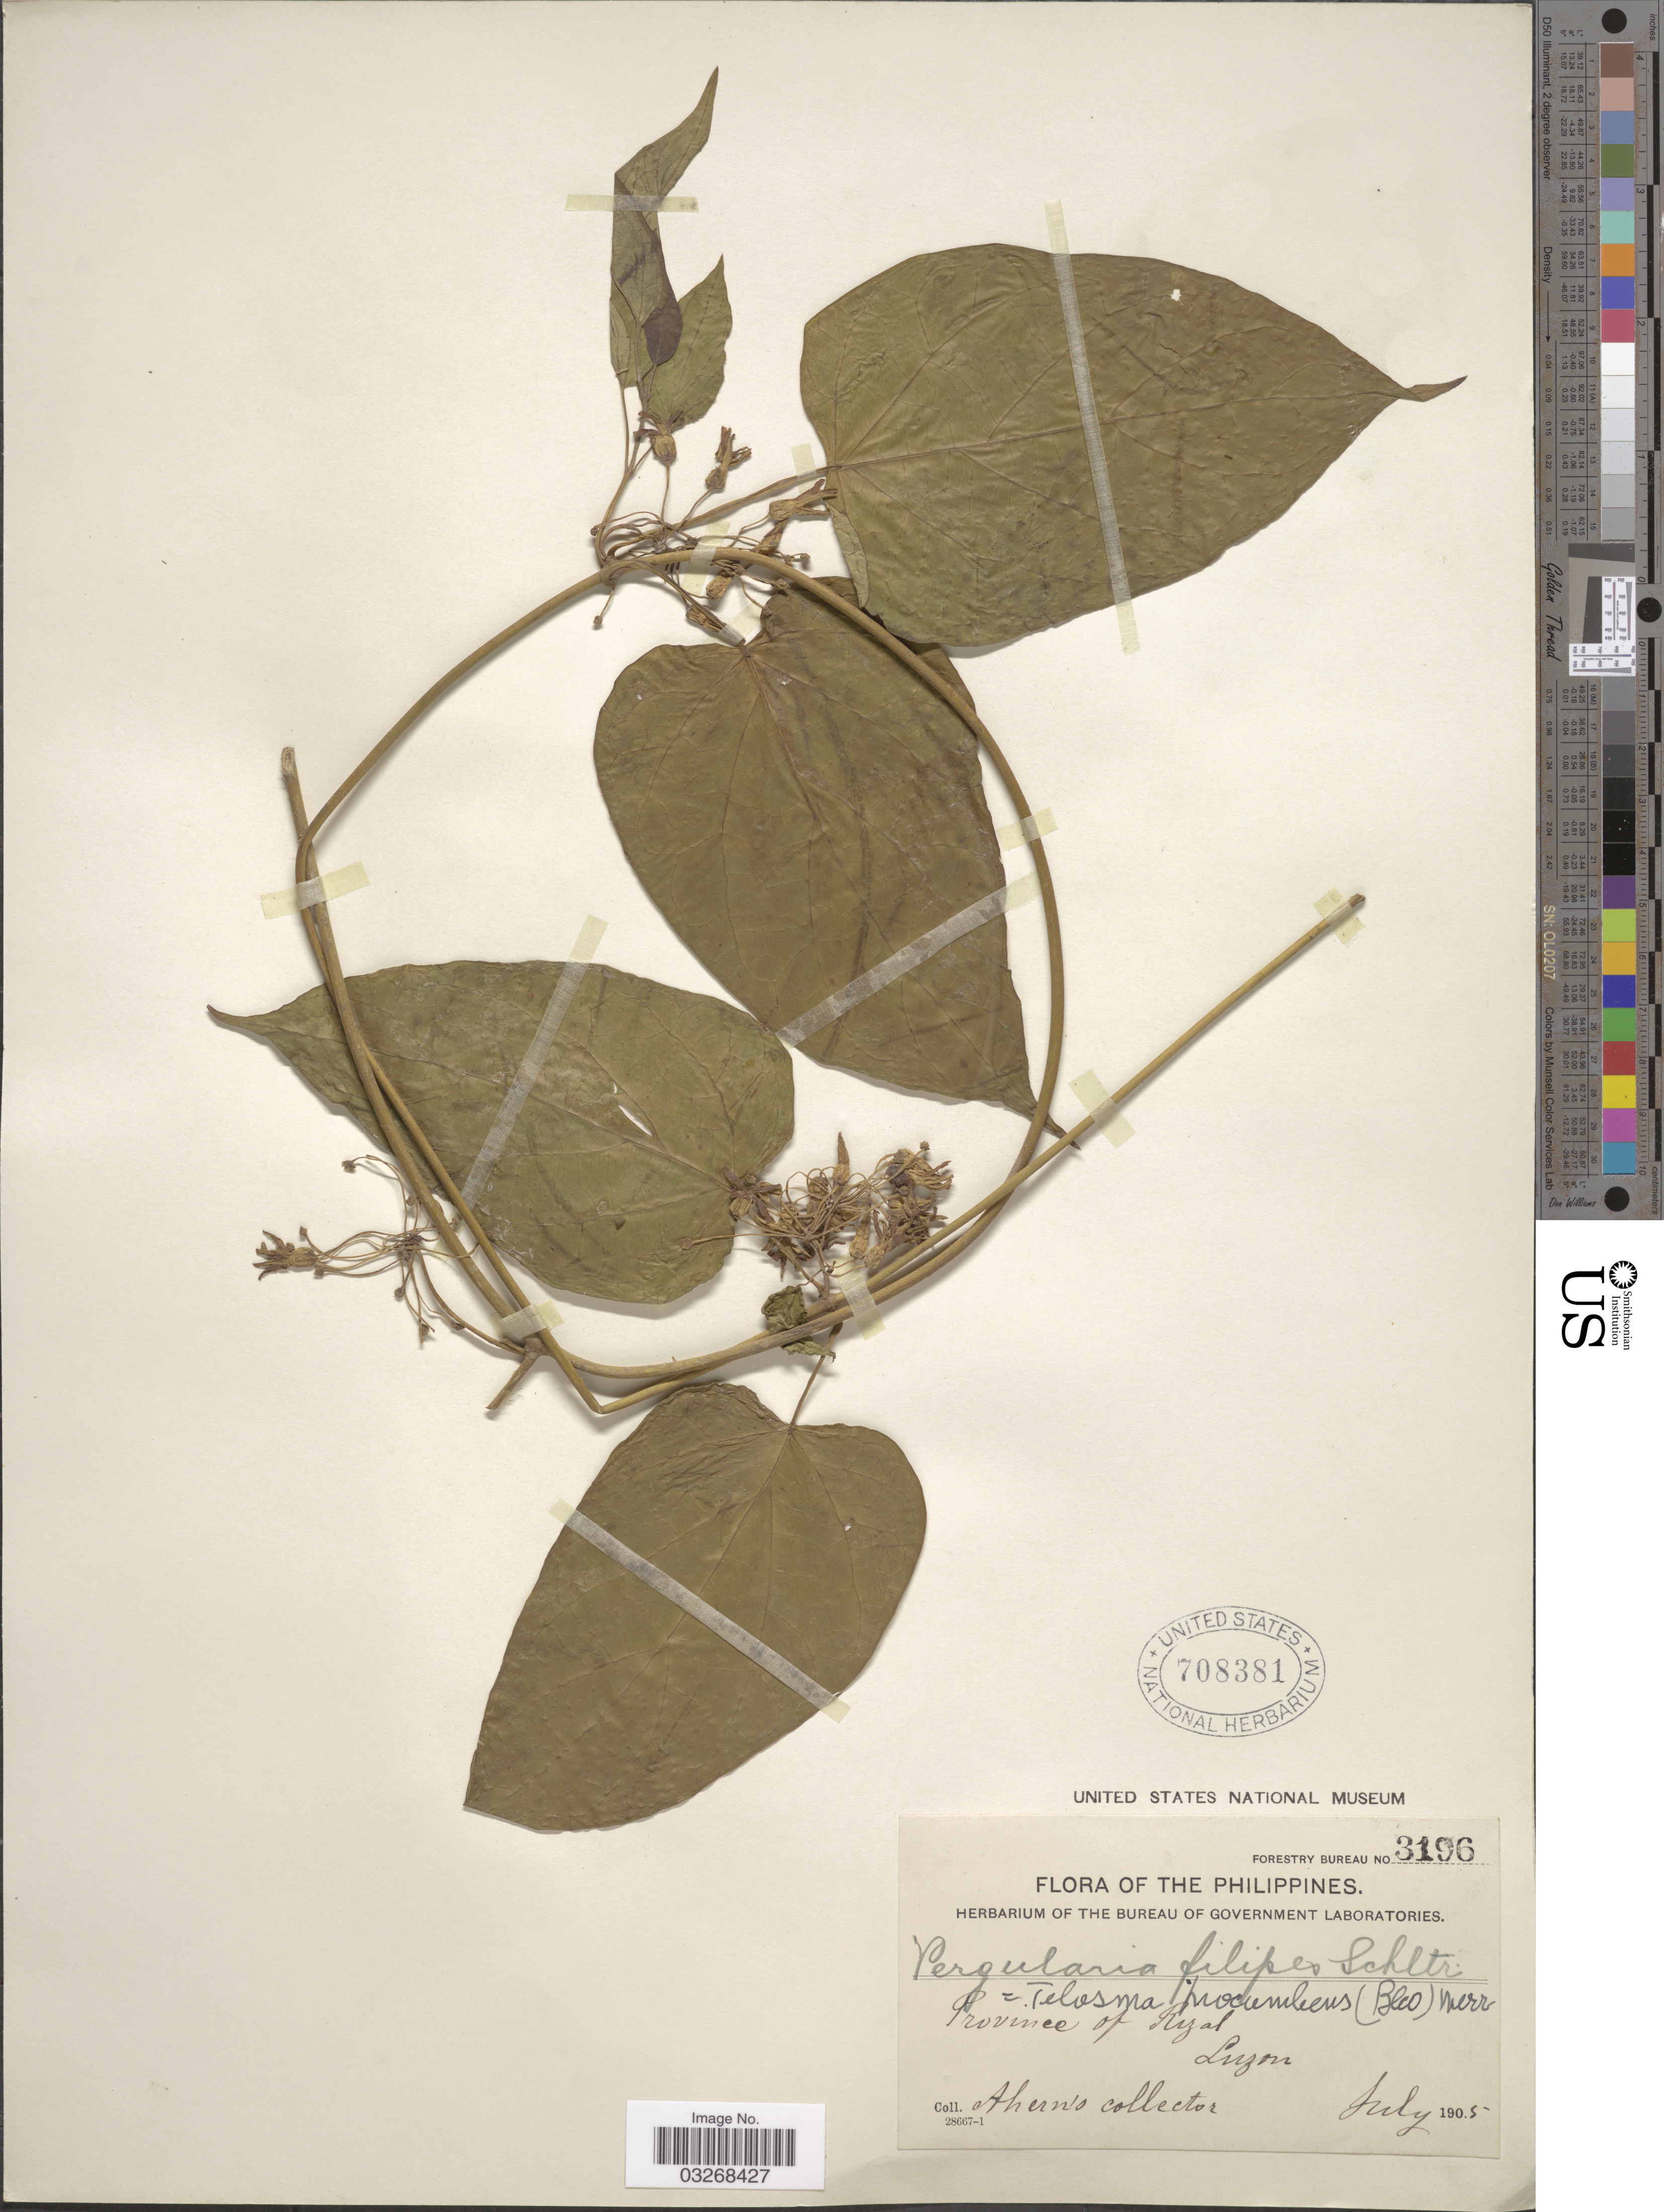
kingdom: Plantae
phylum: Tracheophyta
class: Magnoliopsida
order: Gentianales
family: Apocynaceae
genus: Telosma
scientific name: Telosma procumbens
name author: (Blanco) Merr.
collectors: Ahern's collector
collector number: Forestry Bureau 3196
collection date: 1905-07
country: Philippines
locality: Province of Rizal. Luzon.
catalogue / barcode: US 708381